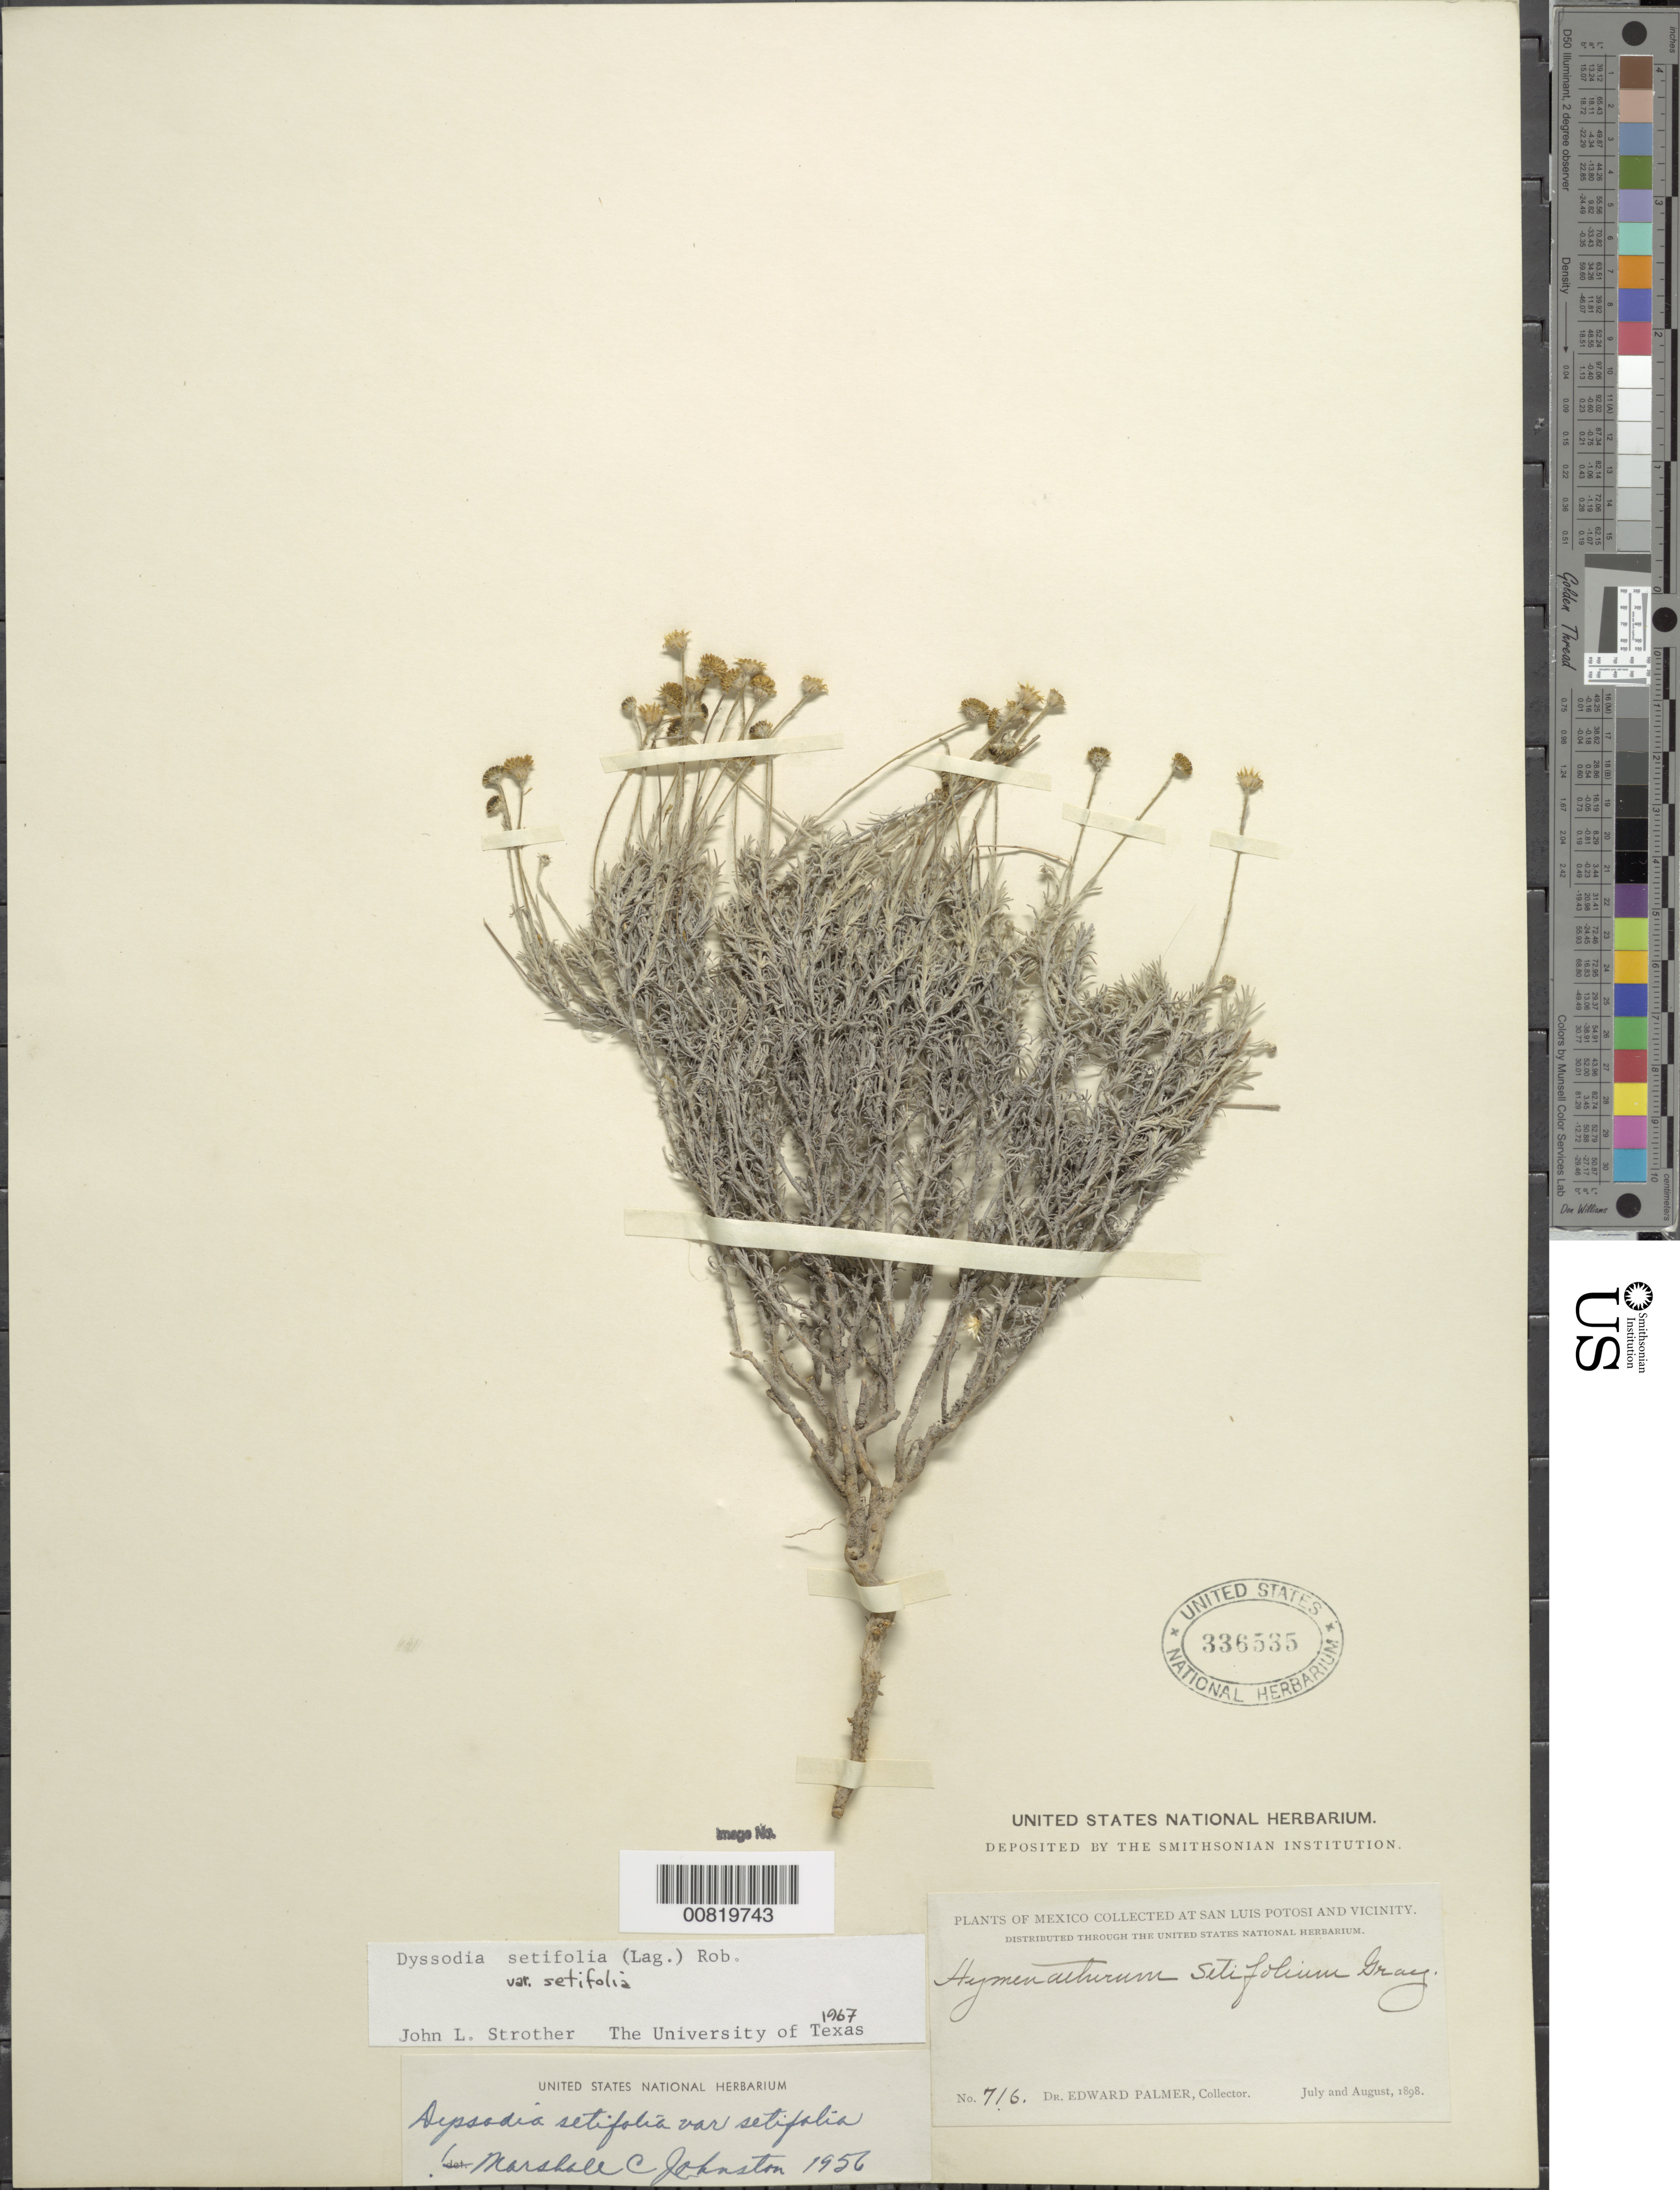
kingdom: Plantae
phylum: Tracheophyta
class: Magnoliopsida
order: Asterales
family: Asteraceae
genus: Thymophylla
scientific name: Thymophylla setifolia var. setifolia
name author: Lag.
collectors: E. Palmer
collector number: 716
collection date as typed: Jul 1898 to -- Aug 1898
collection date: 1898-07/1898-08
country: Mexico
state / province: San Luis Potosí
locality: San Luis Potosí and vicinity.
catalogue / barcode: US 336535